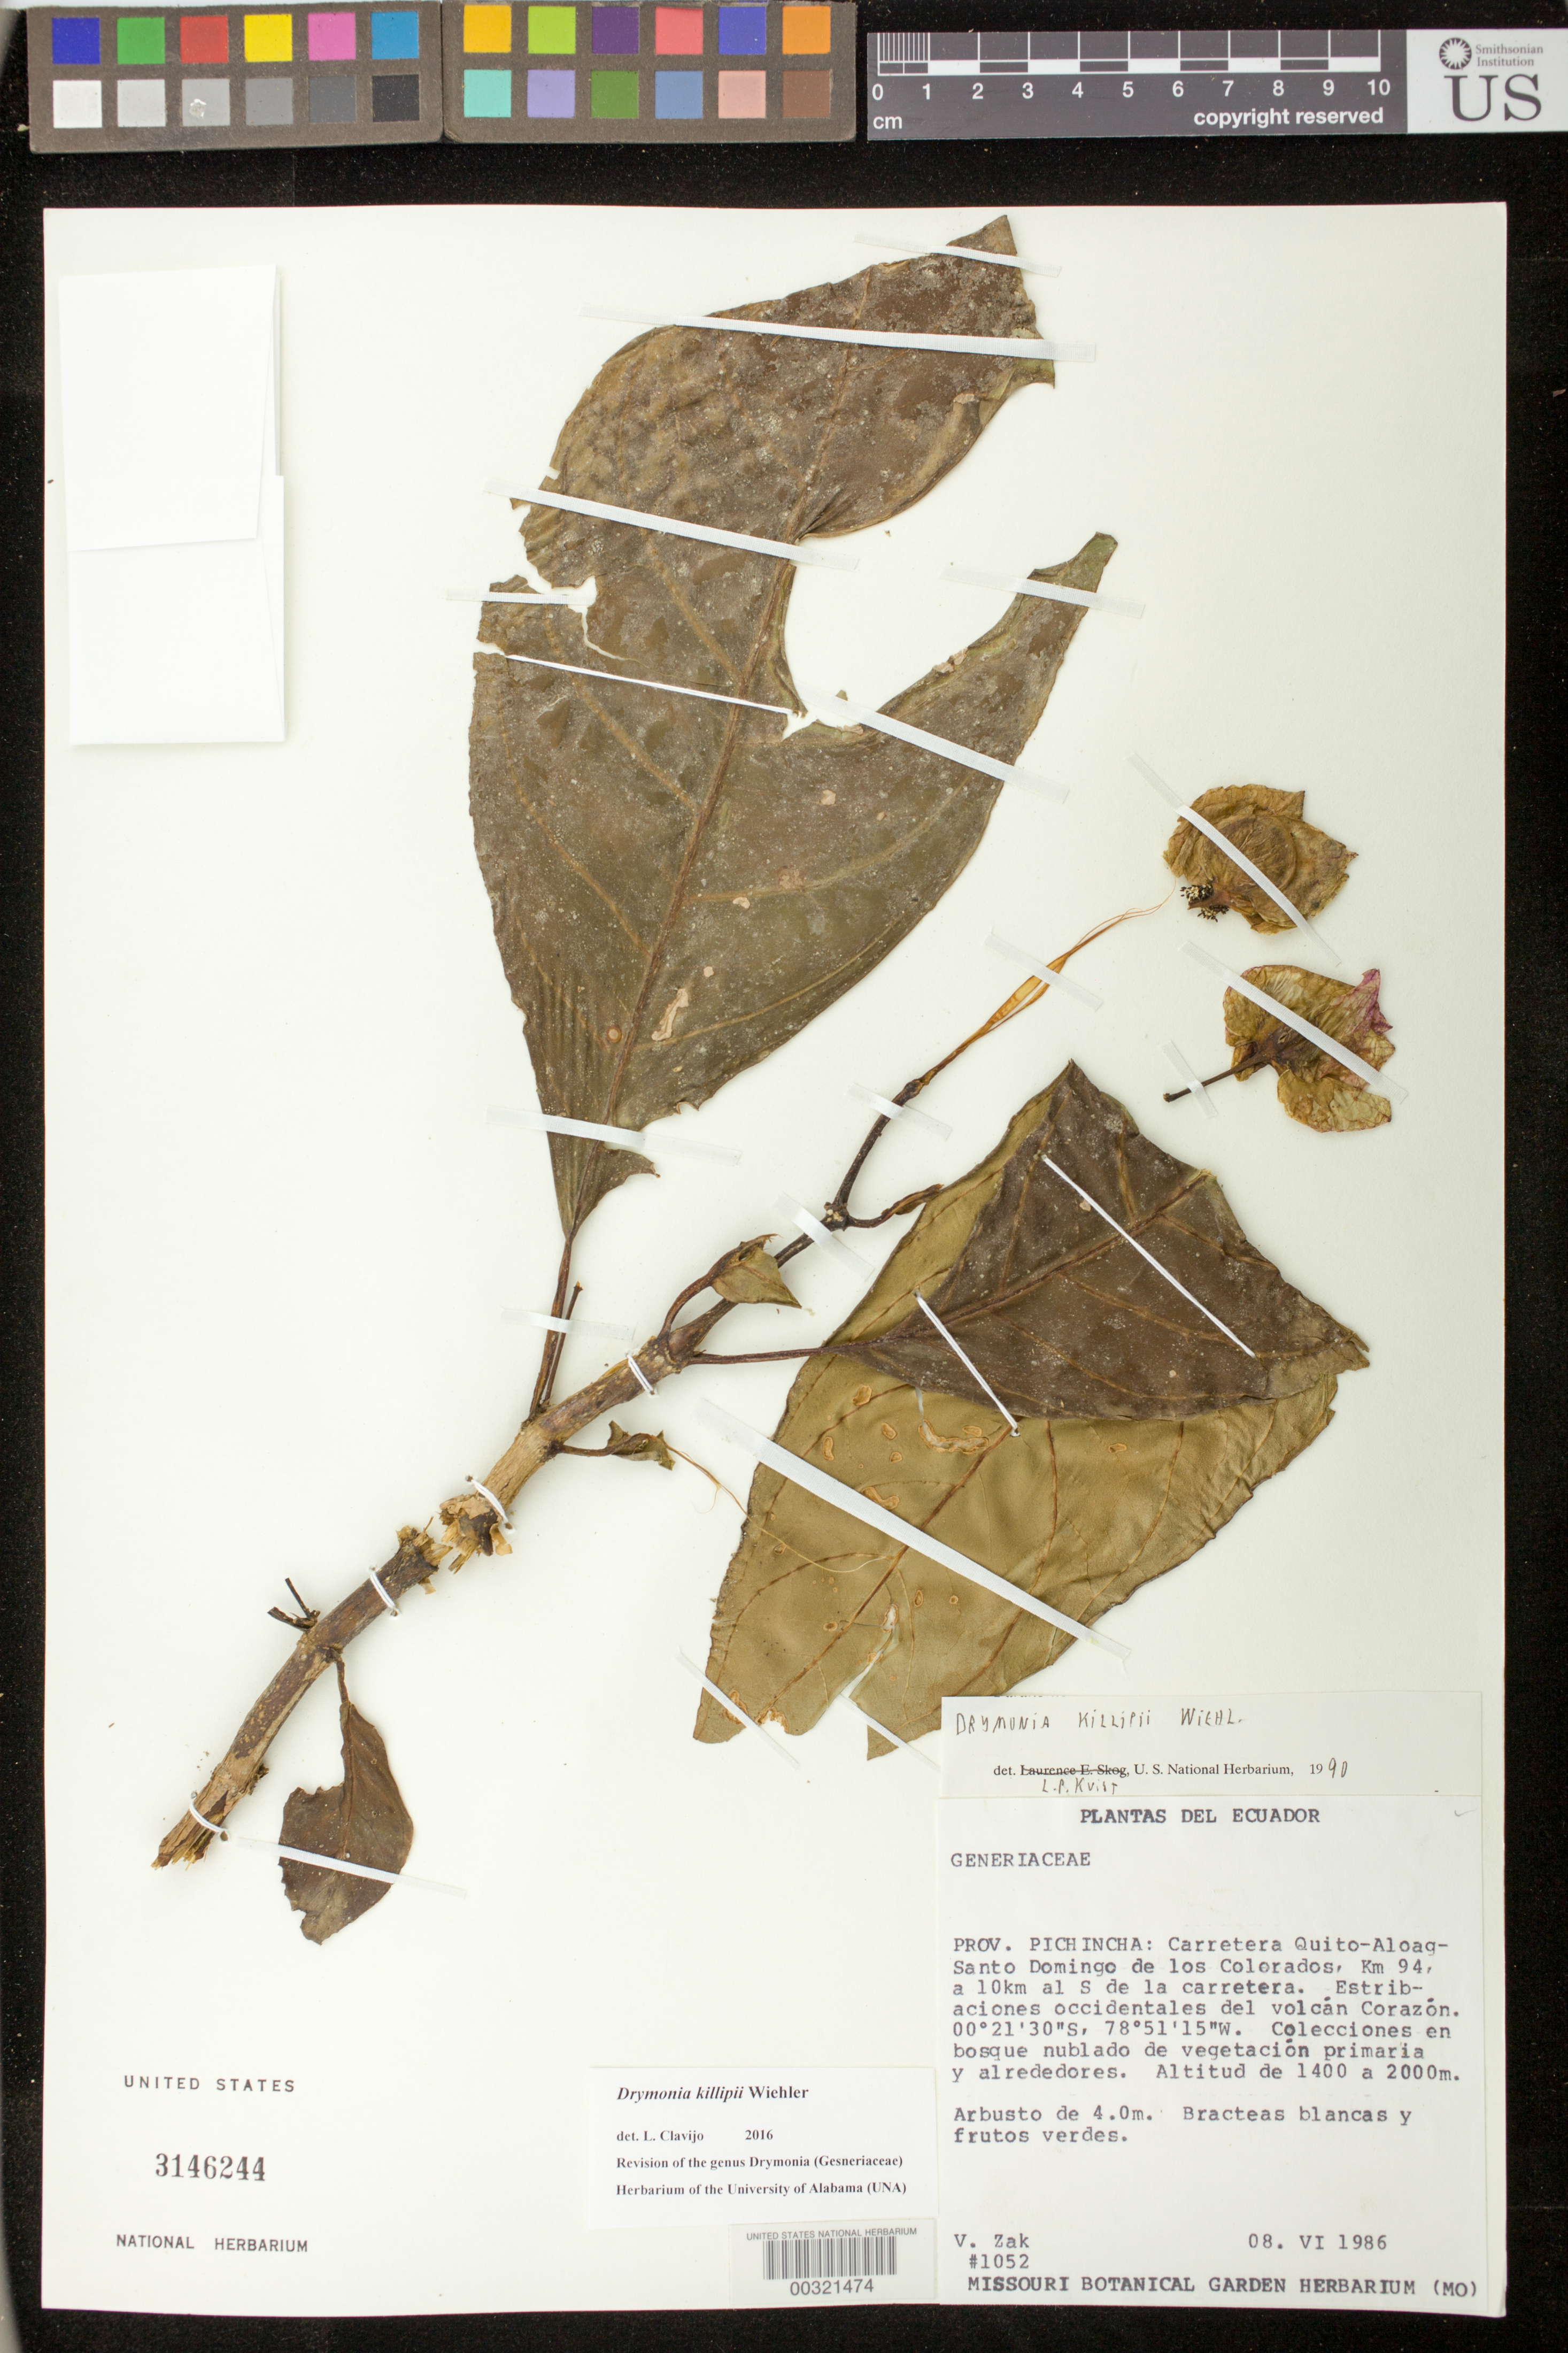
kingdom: Plantae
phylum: Tracheophyta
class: Magnoliopsida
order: Lamiales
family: Gesneriaceae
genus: Drymonia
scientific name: Drymonia killipii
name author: Wiehler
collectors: V. Zak & W. Thurston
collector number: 1052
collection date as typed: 08 Jun 1986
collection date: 1986-06-08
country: Ecuador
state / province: Pichincha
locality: Quito - Aloag - Santo Domingo de los Colorados highway, km 94, 10 km S of the highway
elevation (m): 1400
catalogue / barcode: US 3146244